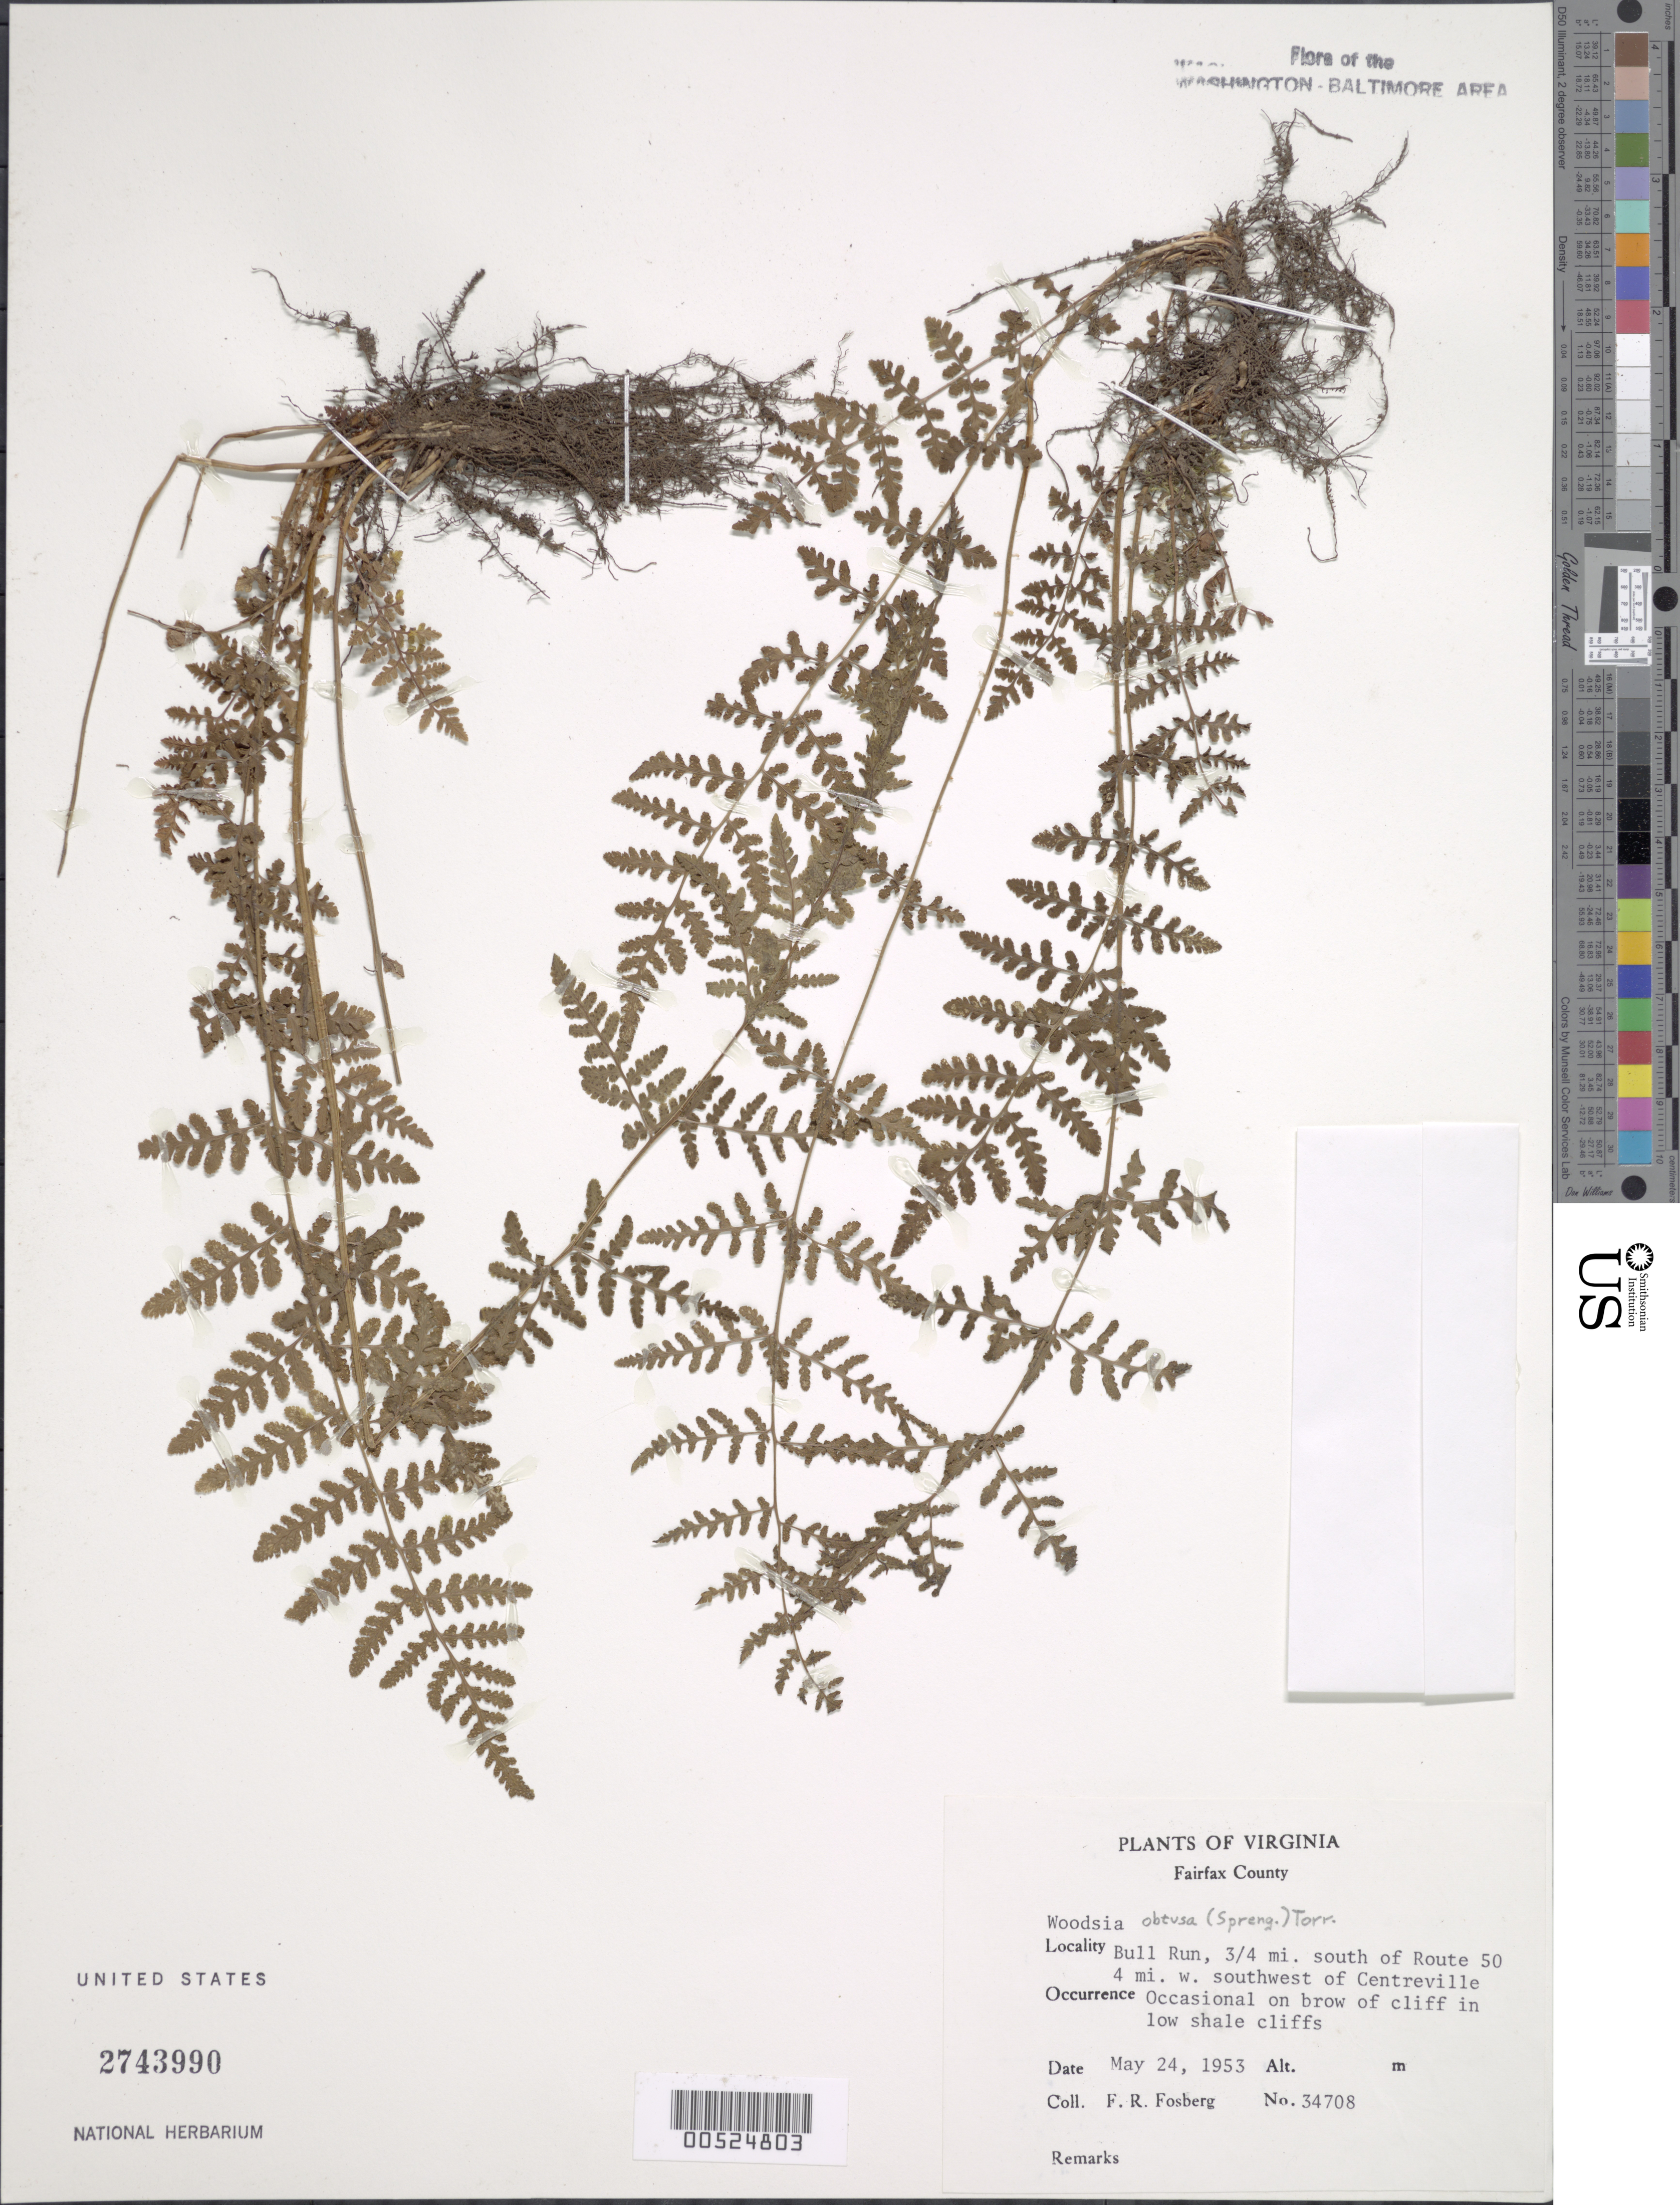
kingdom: Plantae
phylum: Tracheophyta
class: Polypodiopsida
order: Polypodiales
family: Woodsiaceae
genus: Woodsia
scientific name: Woodsia obtusa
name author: (Spreng.) Torr.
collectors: F. R. Fosberg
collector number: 34708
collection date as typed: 24 May 1953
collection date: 1953-05-24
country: United States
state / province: Virginia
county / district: Fairfax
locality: Bull Run, 0.75 mi. S of Rt. 50 4 mi. WSW of Centreville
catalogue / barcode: US 2743990